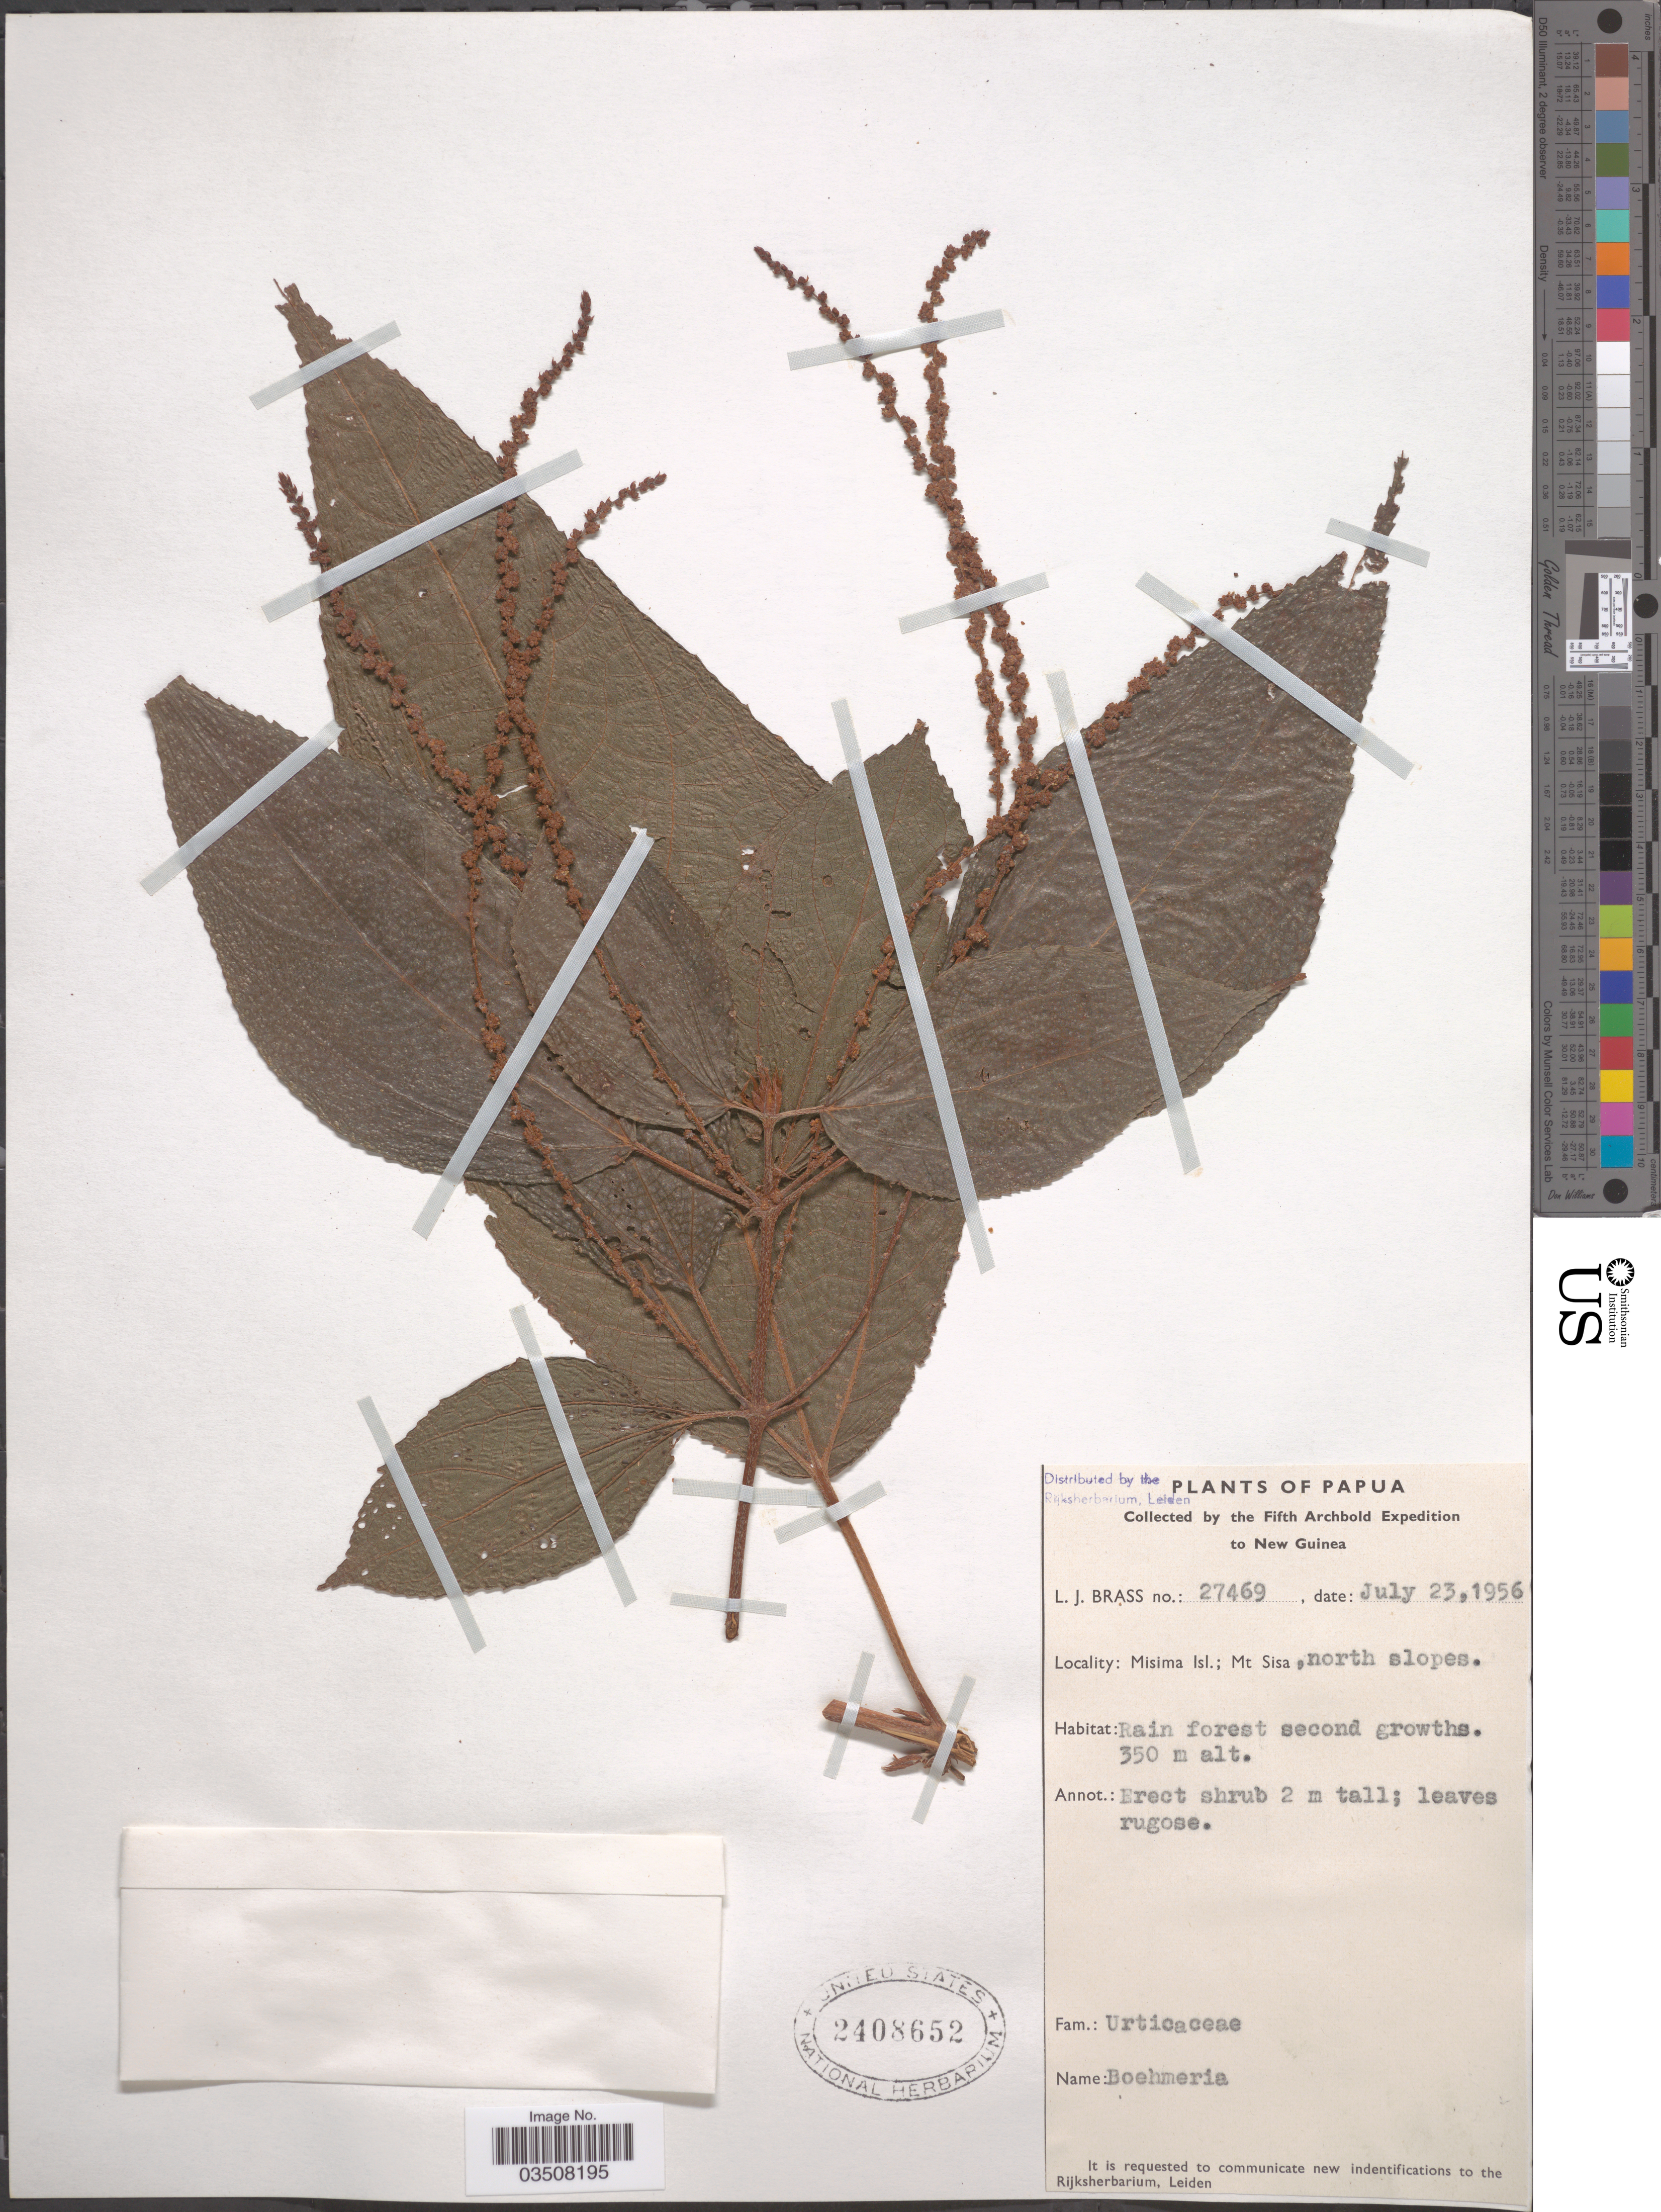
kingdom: Plantae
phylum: Tracheophyta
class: Magnoliopsida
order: Rosales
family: Urticaceae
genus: Boehmeria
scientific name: Boehmeria virgata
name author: (G. Forst.) Guill.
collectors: L. J. Brass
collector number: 27469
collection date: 1956-07-23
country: Papua New Guinea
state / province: Milne Bay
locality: New Guinea. Misima Isl.; Mt Sisa, north slopes.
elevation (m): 350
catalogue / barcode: US 2408652